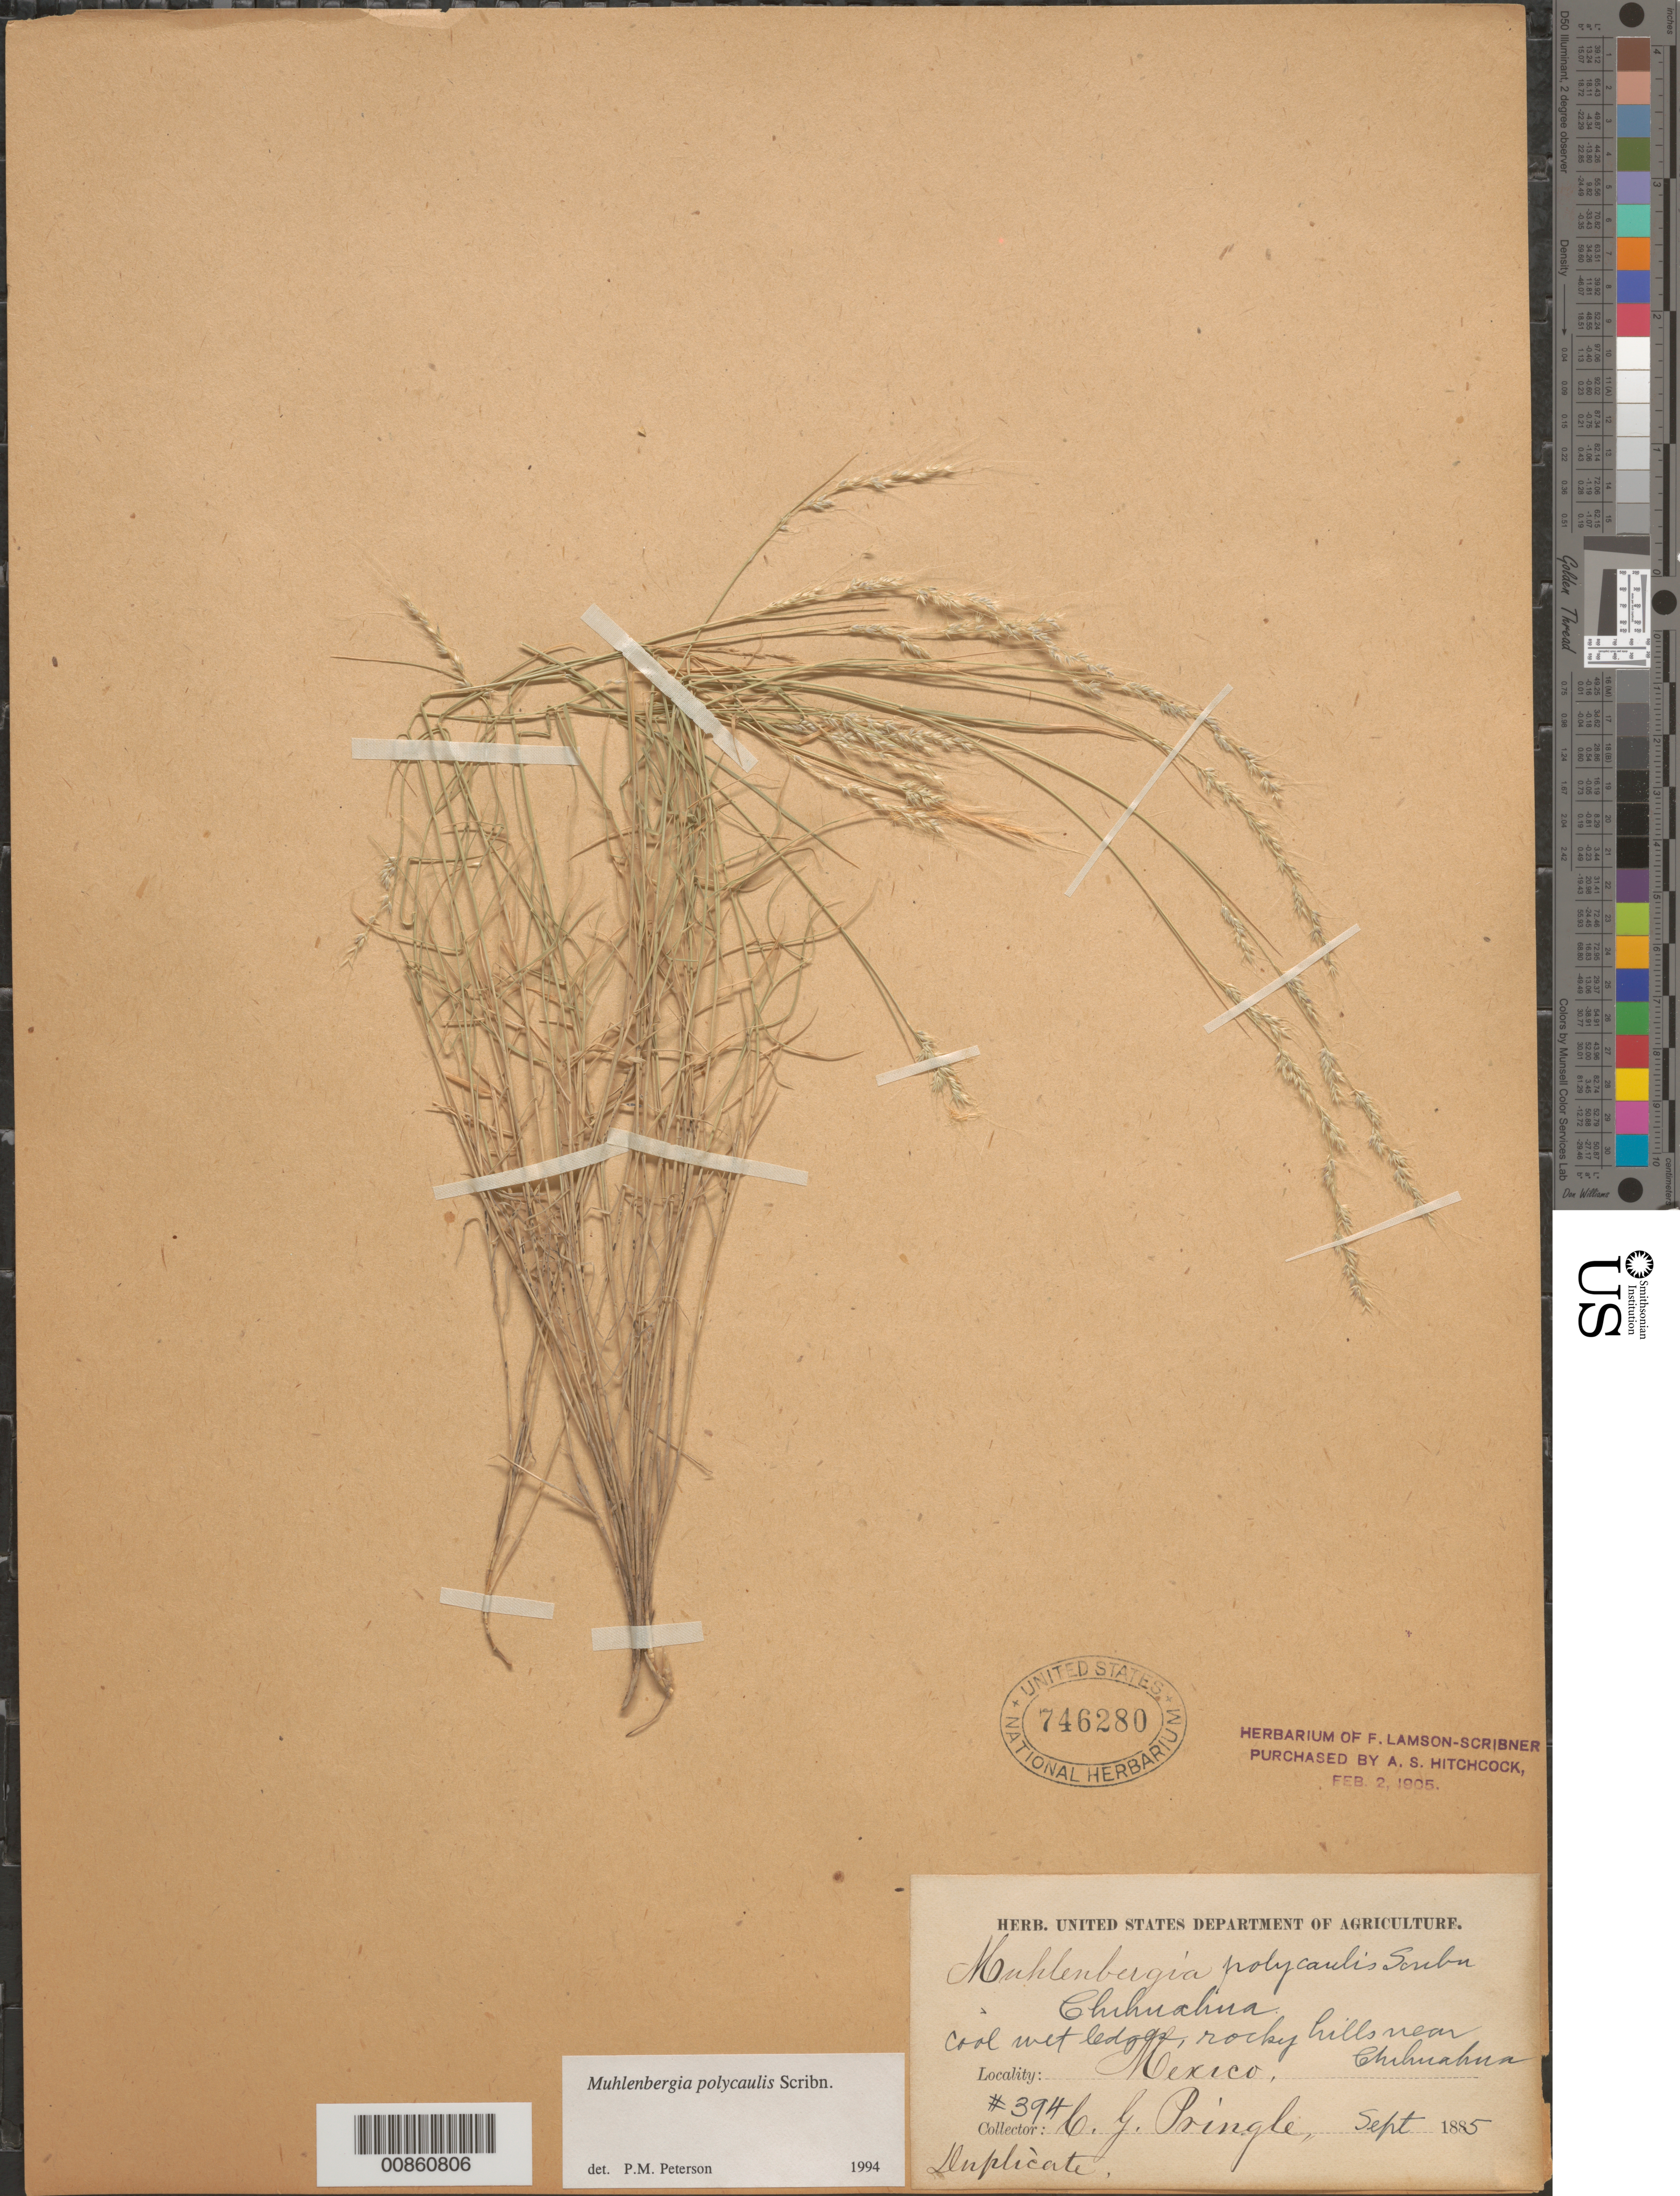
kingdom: Plantae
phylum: Tracheophyta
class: Liliopsida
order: Poales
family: Poaceae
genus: Muhlenbergia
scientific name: Muhlenbergia polycaulis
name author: Scribn.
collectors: C. G. Pringle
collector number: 394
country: Mexico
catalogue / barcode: US 746280